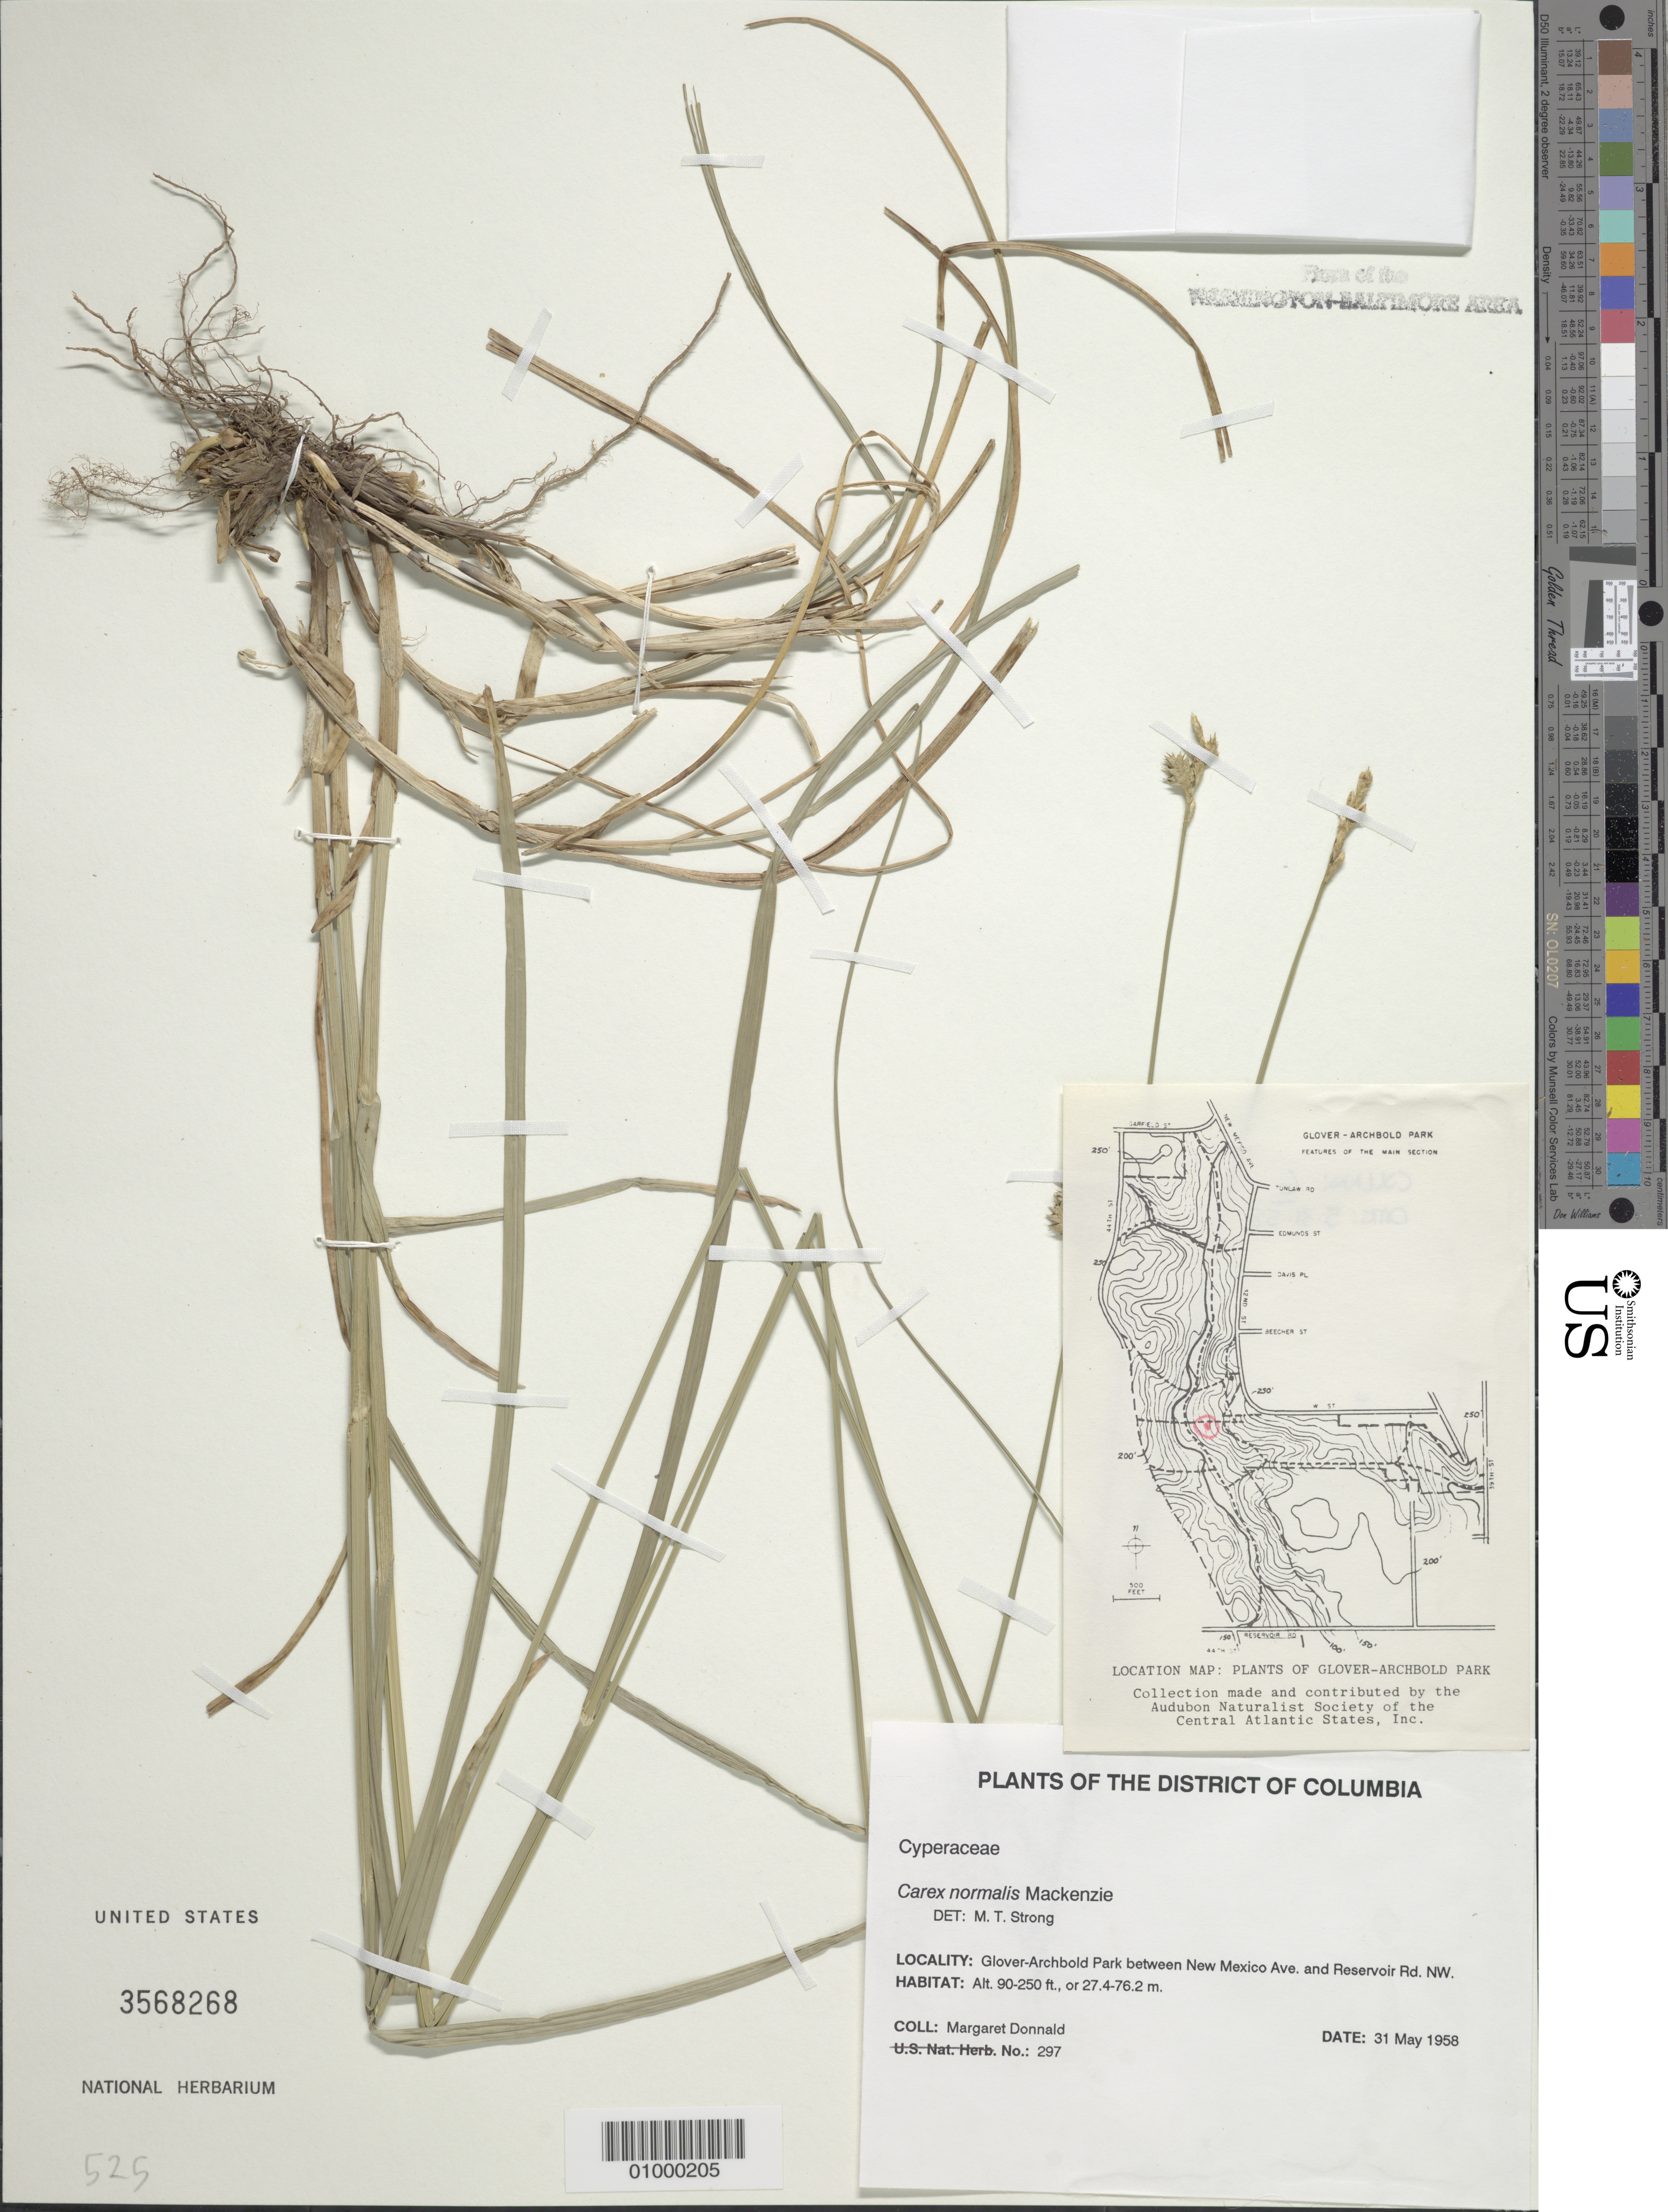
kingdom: Plantae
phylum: Tracheophyta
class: Liliopsida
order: Poales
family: Cyperaceae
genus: Carex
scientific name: Carex normalis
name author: Mack.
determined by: Strong, M. T., (US), Smithsonian Institution - National Museum of Natural History (UNITED STATES)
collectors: M. Donnald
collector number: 297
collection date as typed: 31 May 1958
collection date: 1958-05-31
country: United States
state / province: District of Columbia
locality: Glover-Archbold Park between New Mexico Avenue and Reservoir Road NW.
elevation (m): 27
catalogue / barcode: US 3568268